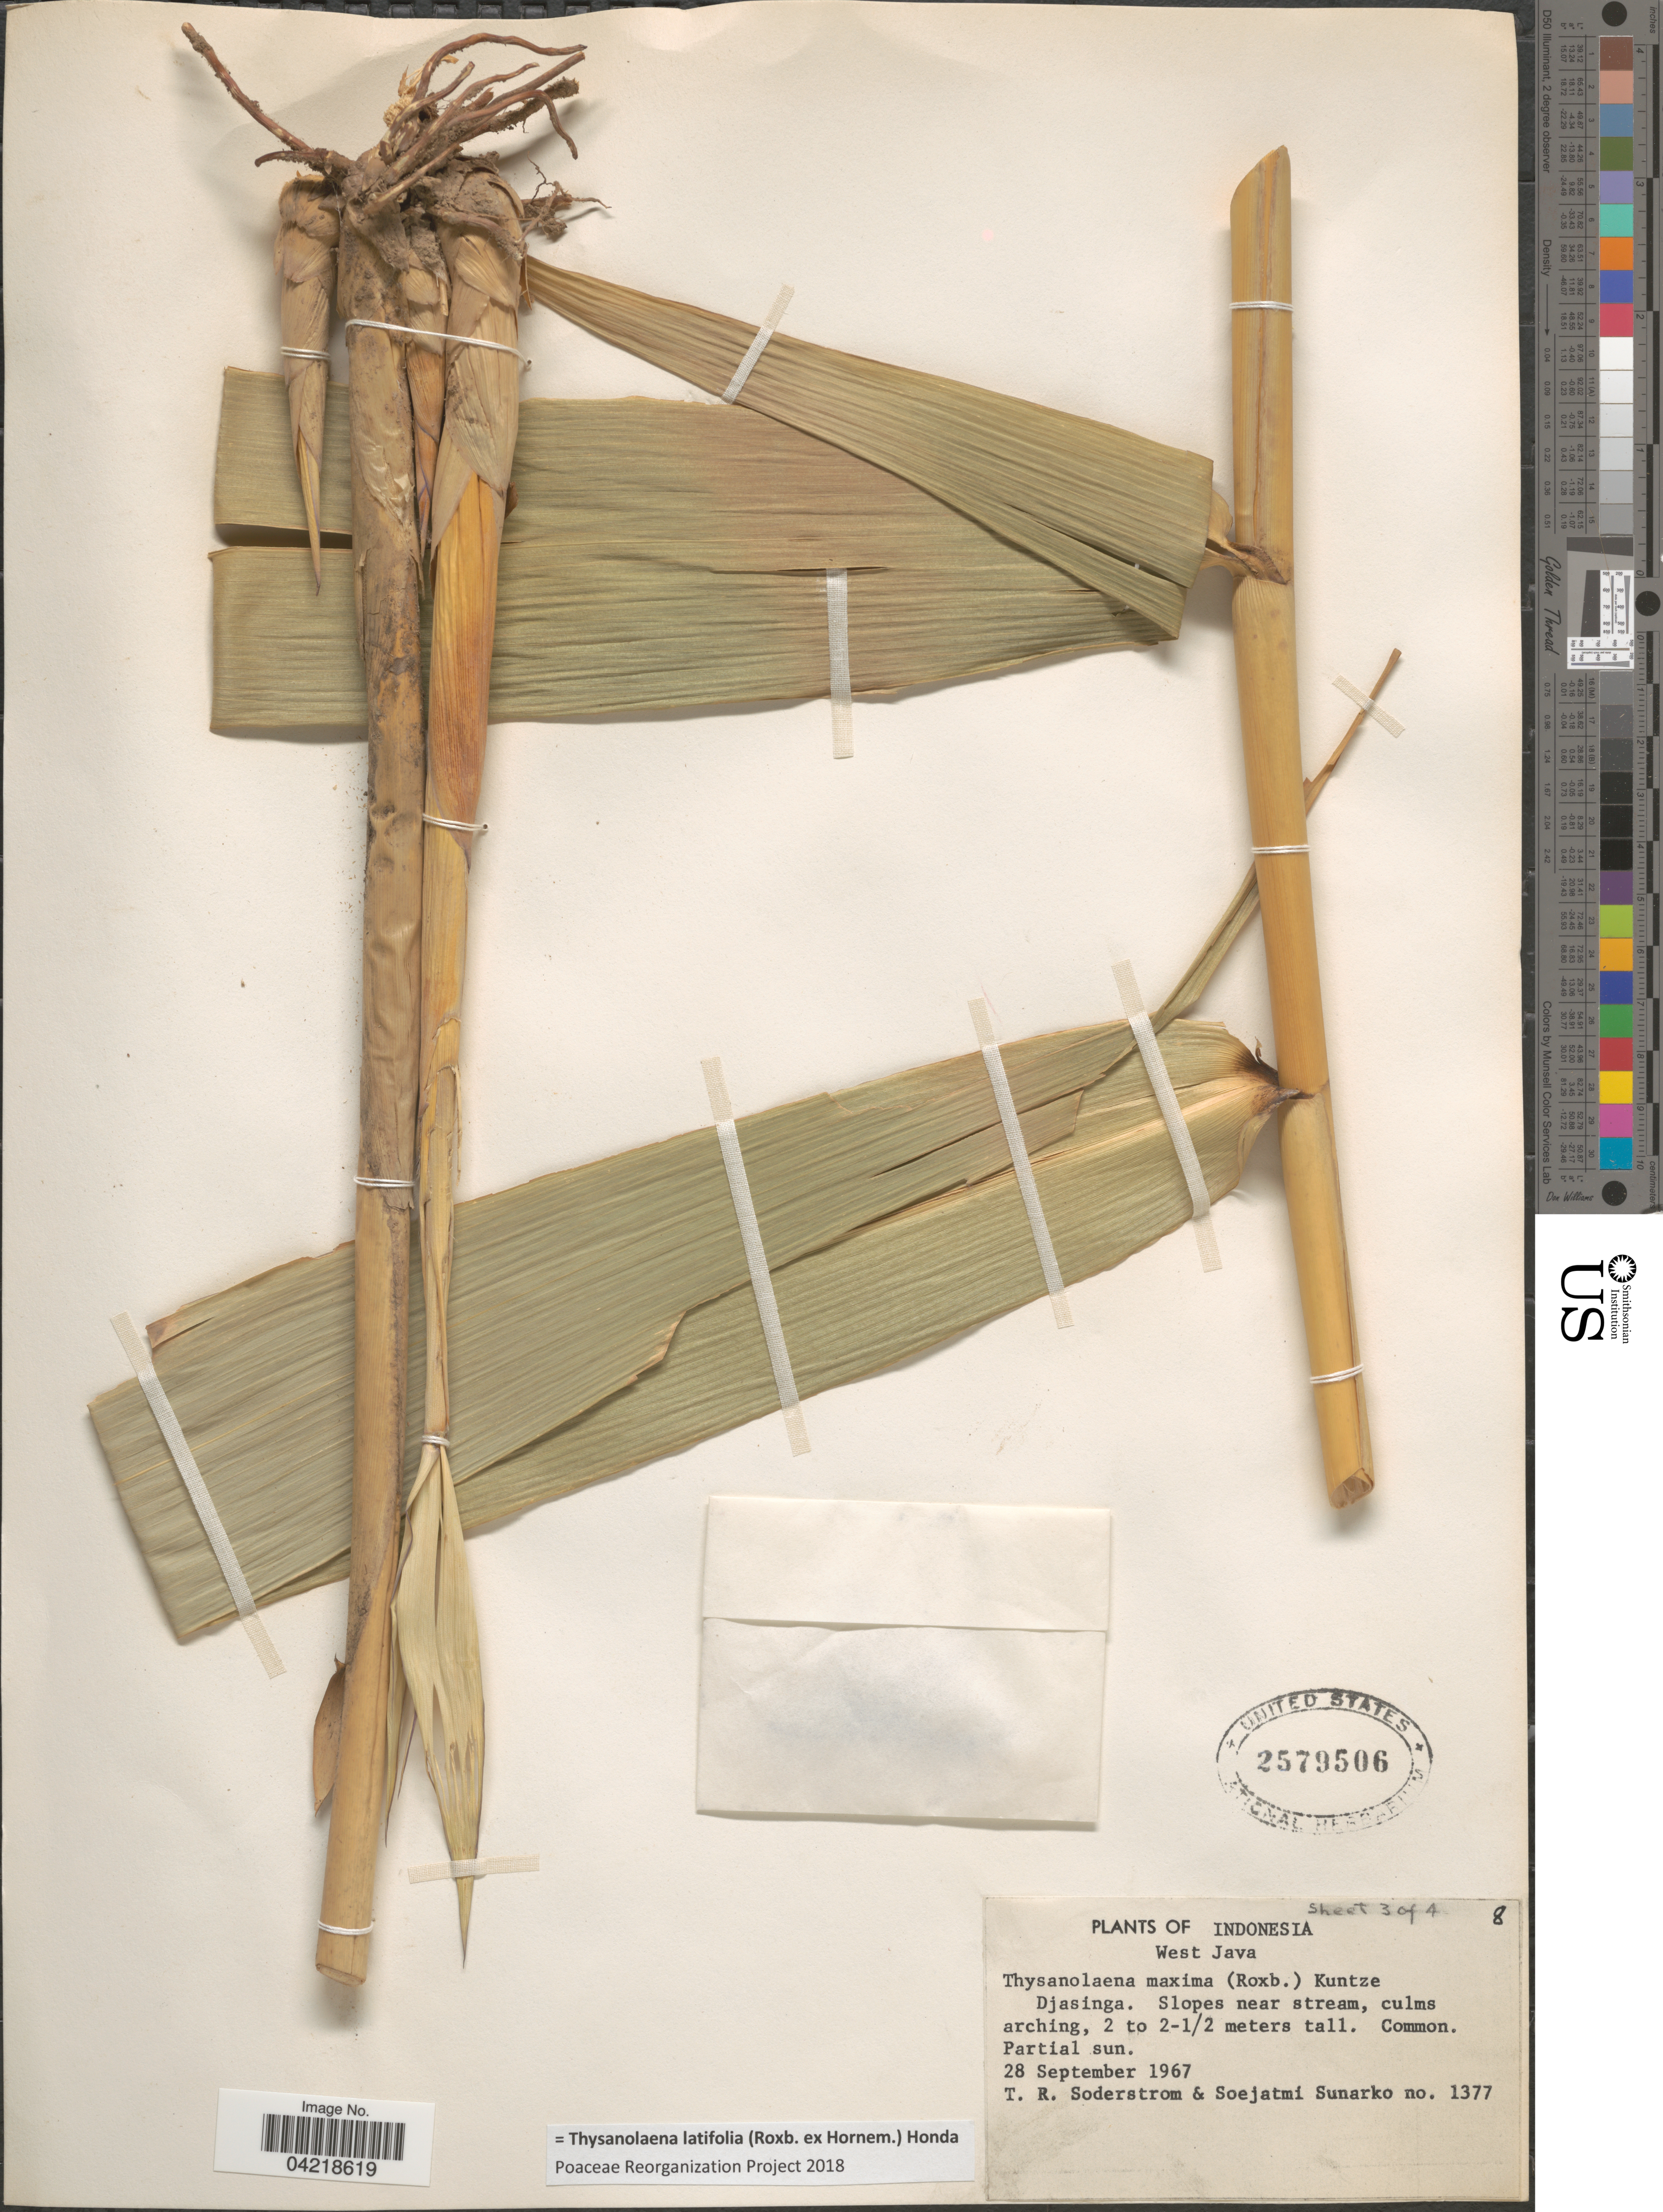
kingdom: Plantae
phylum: Tracheophyta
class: Liliopsida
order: Poales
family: Poaceae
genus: Thysanolaena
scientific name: Thysanolaena latifolia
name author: (Roxb. ex Hornem.) Honda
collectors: T. R. Soderstrom & S. Sunarko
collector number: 1377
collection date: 1967-09-28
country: Indonesia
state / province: Java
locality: West Java. Djasinga. Slopes near stream.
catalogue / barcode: US 2579506